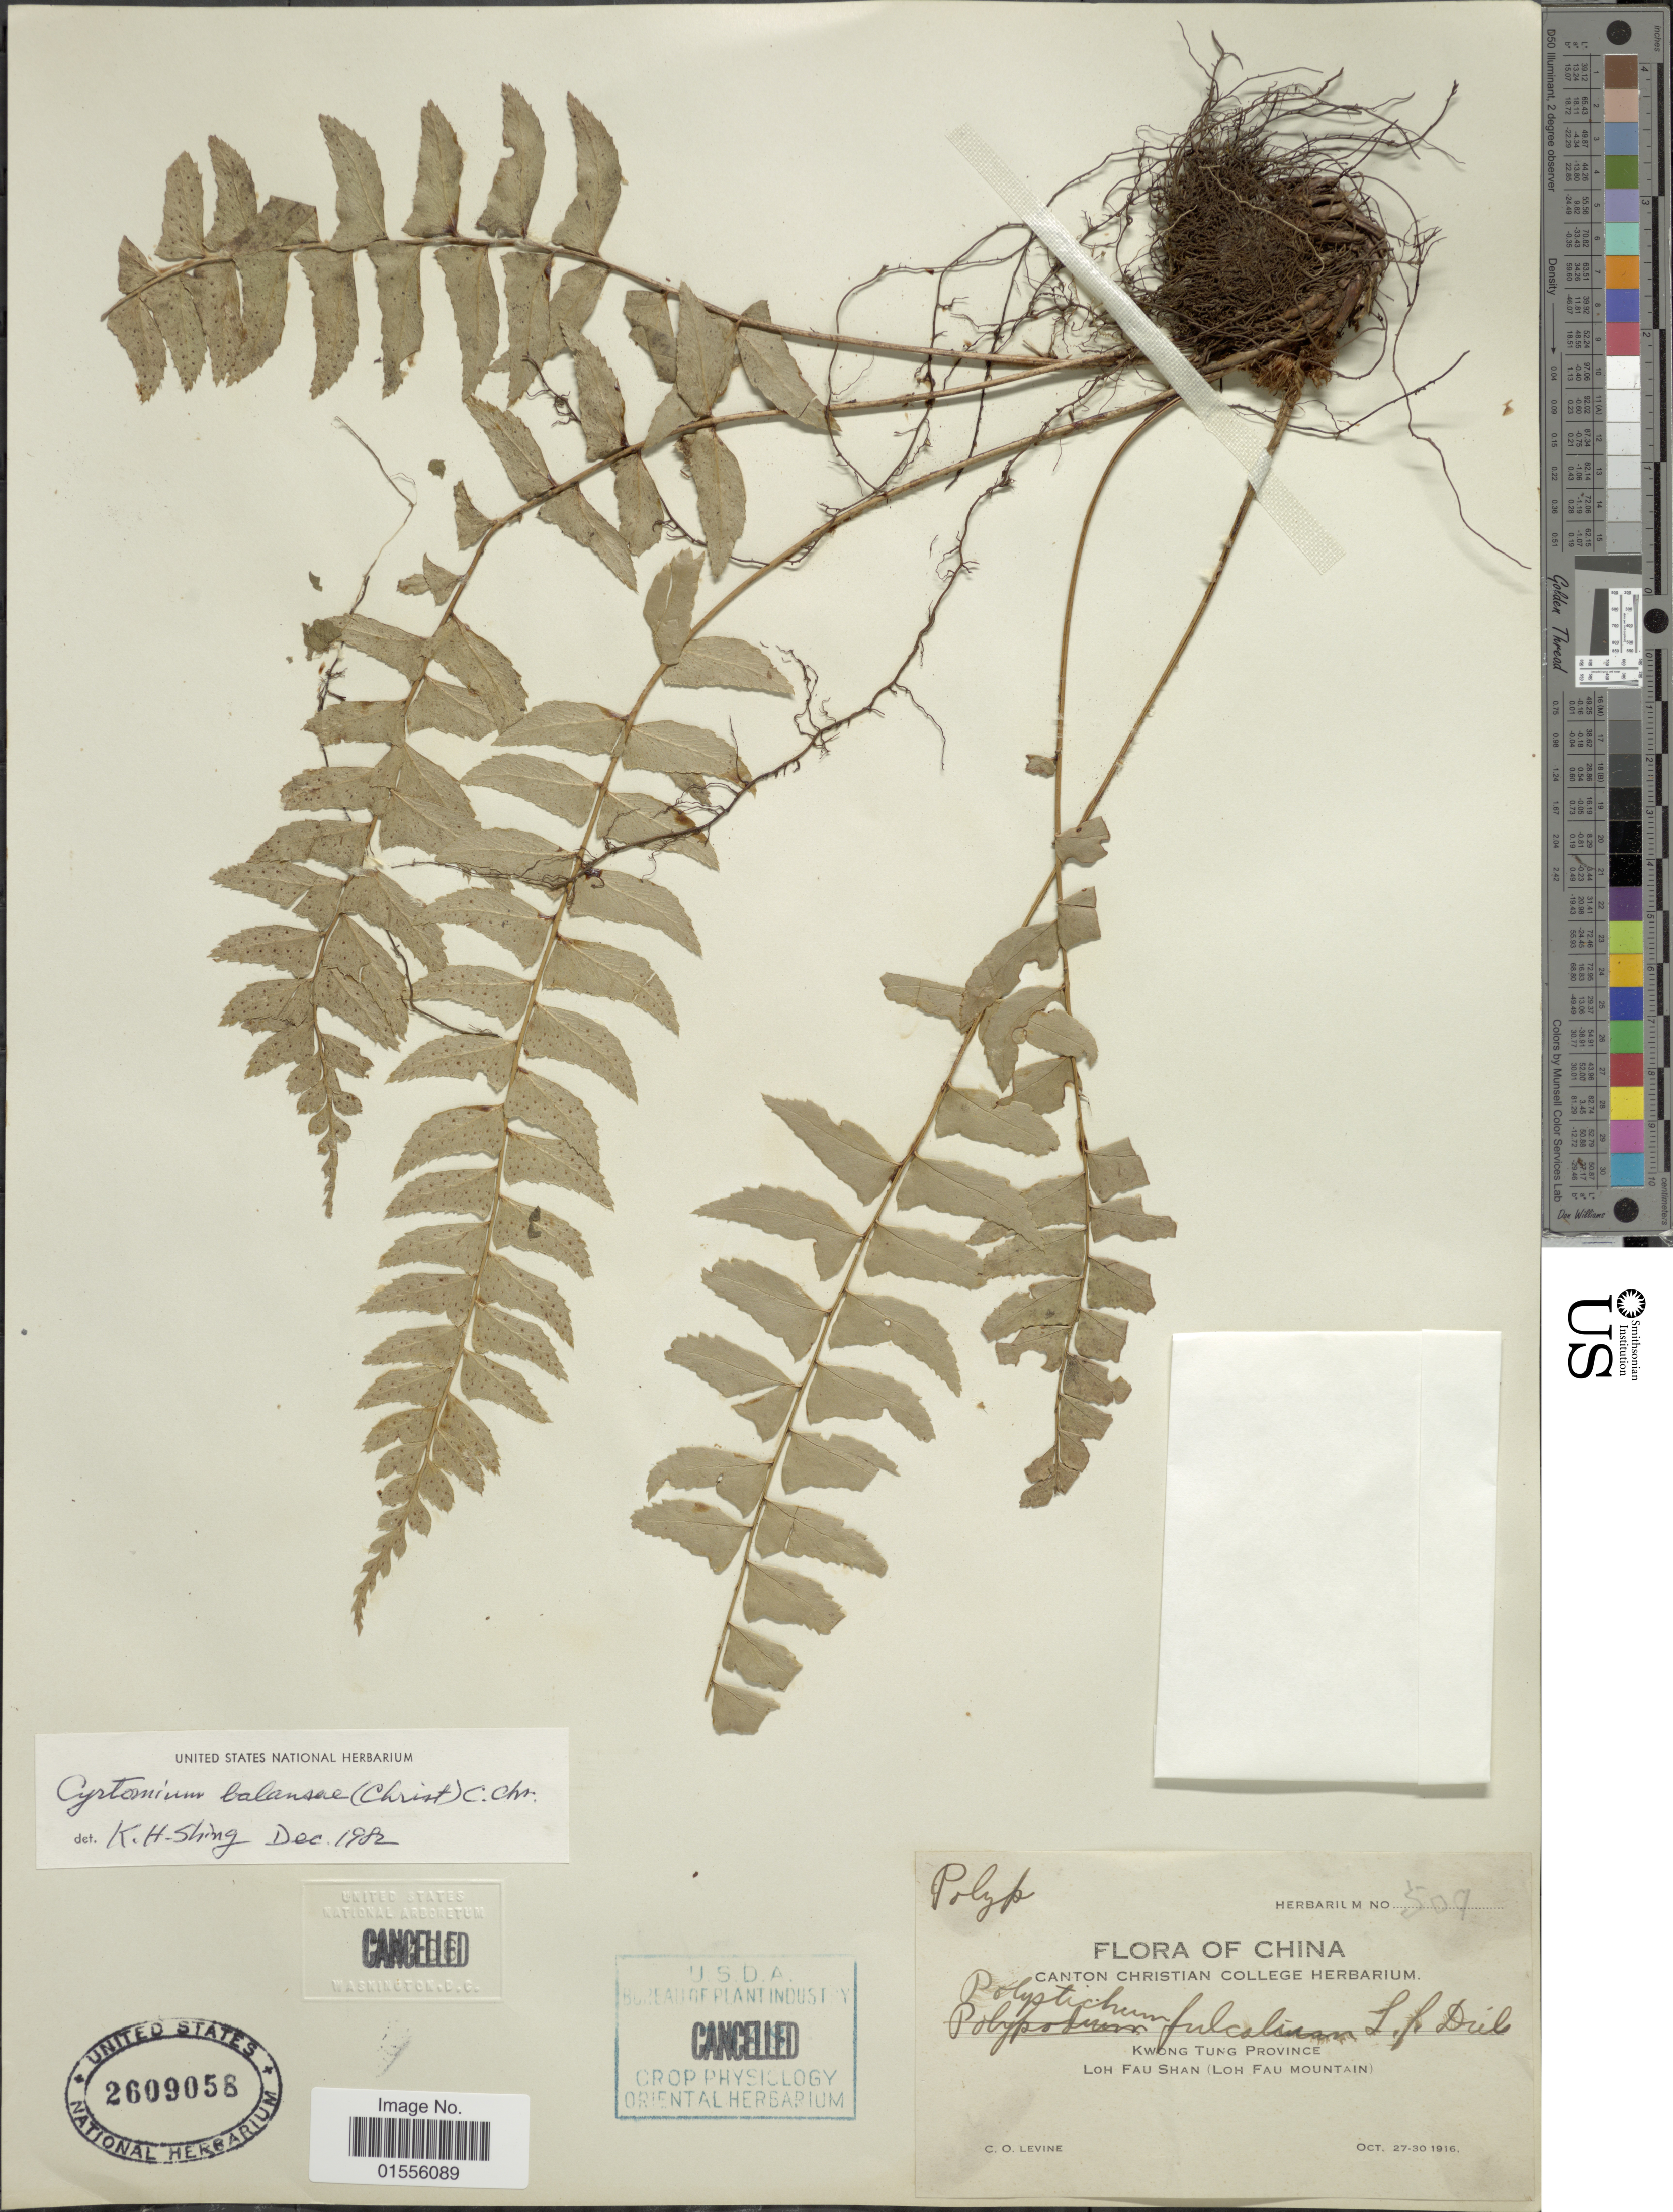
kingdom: Plantae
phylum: Tracheophyta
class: Polypodiopsida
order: Polypodiales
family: Dryopteridaceae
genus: Cyrtomium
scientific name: Cyrtomium balansae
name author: (Christ) C. Chr.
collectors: C. O. Levine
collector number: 507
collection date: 1916-10-27/1916-10-30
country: China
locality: Kwing Tung Province, Loh Fau Shan (Loh Fau Mountain)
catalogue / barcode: US 2609058